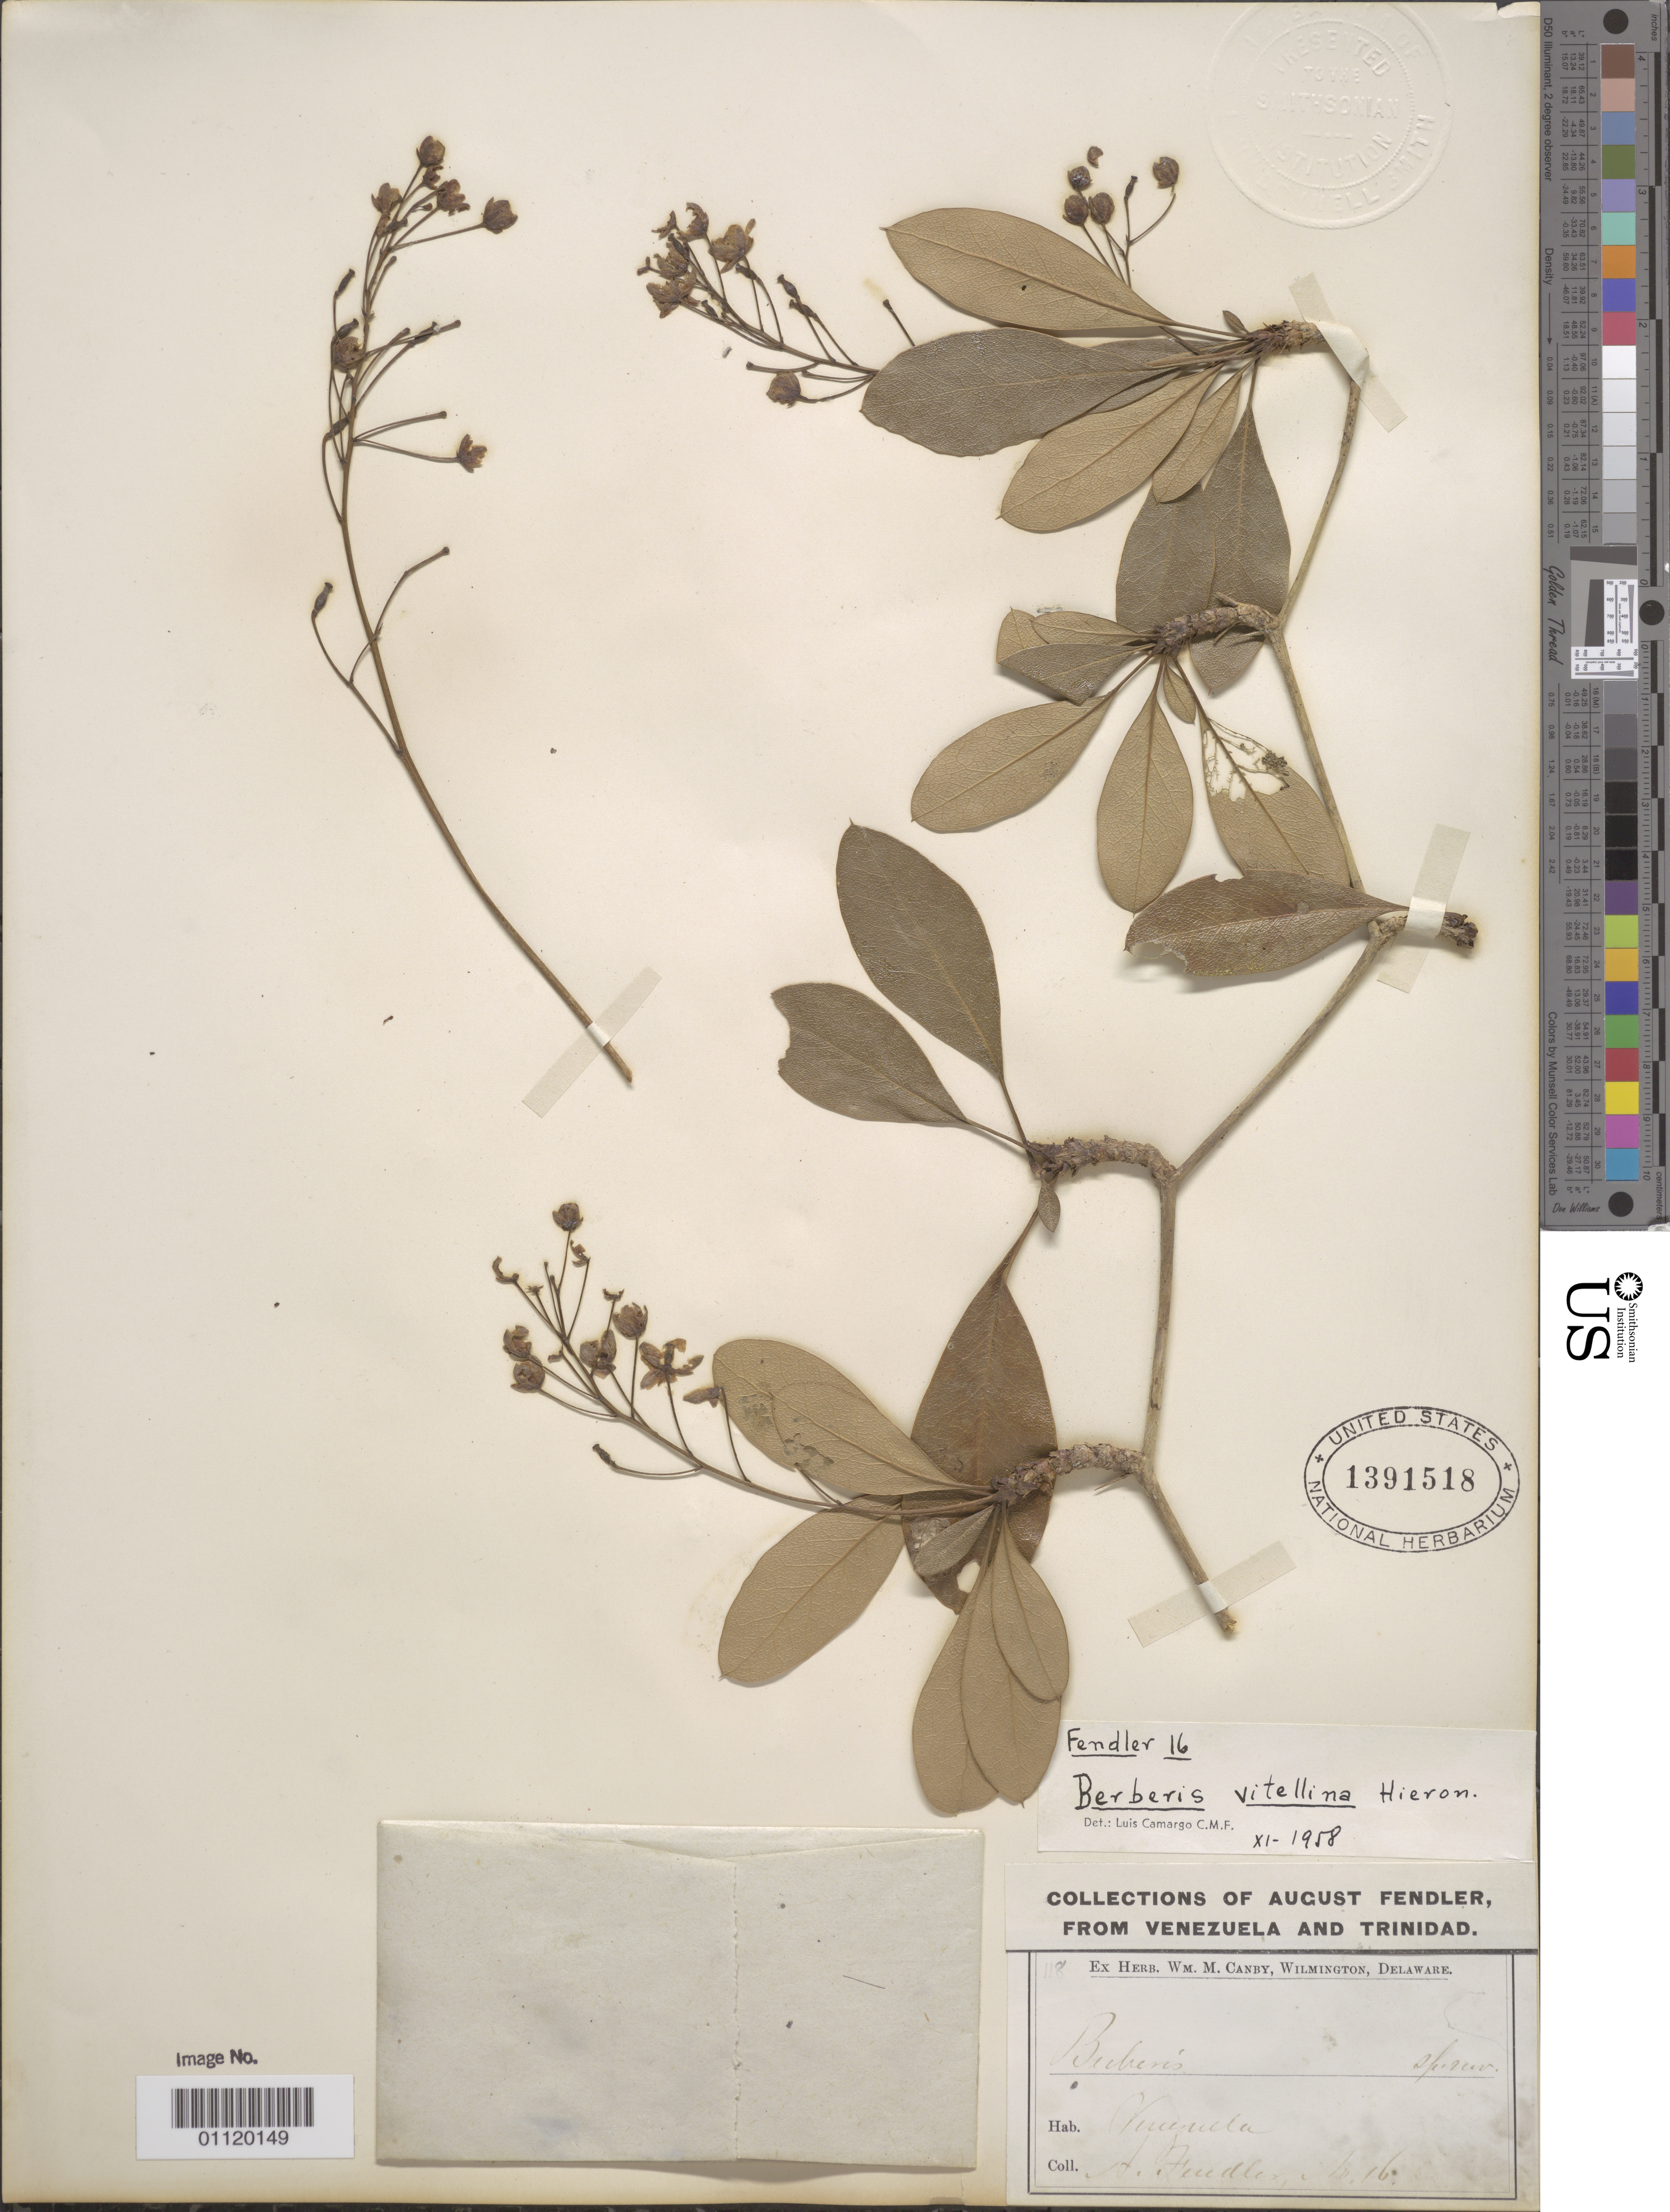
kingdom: Plantae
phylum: Tracheophyta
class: Magnoliopsida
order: Ranunculales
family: Berberidaceae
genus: Berberis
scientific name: Berberis vitellina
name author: Hieron.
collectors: A. Fendler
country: Venezuela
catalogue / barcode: US 1391518